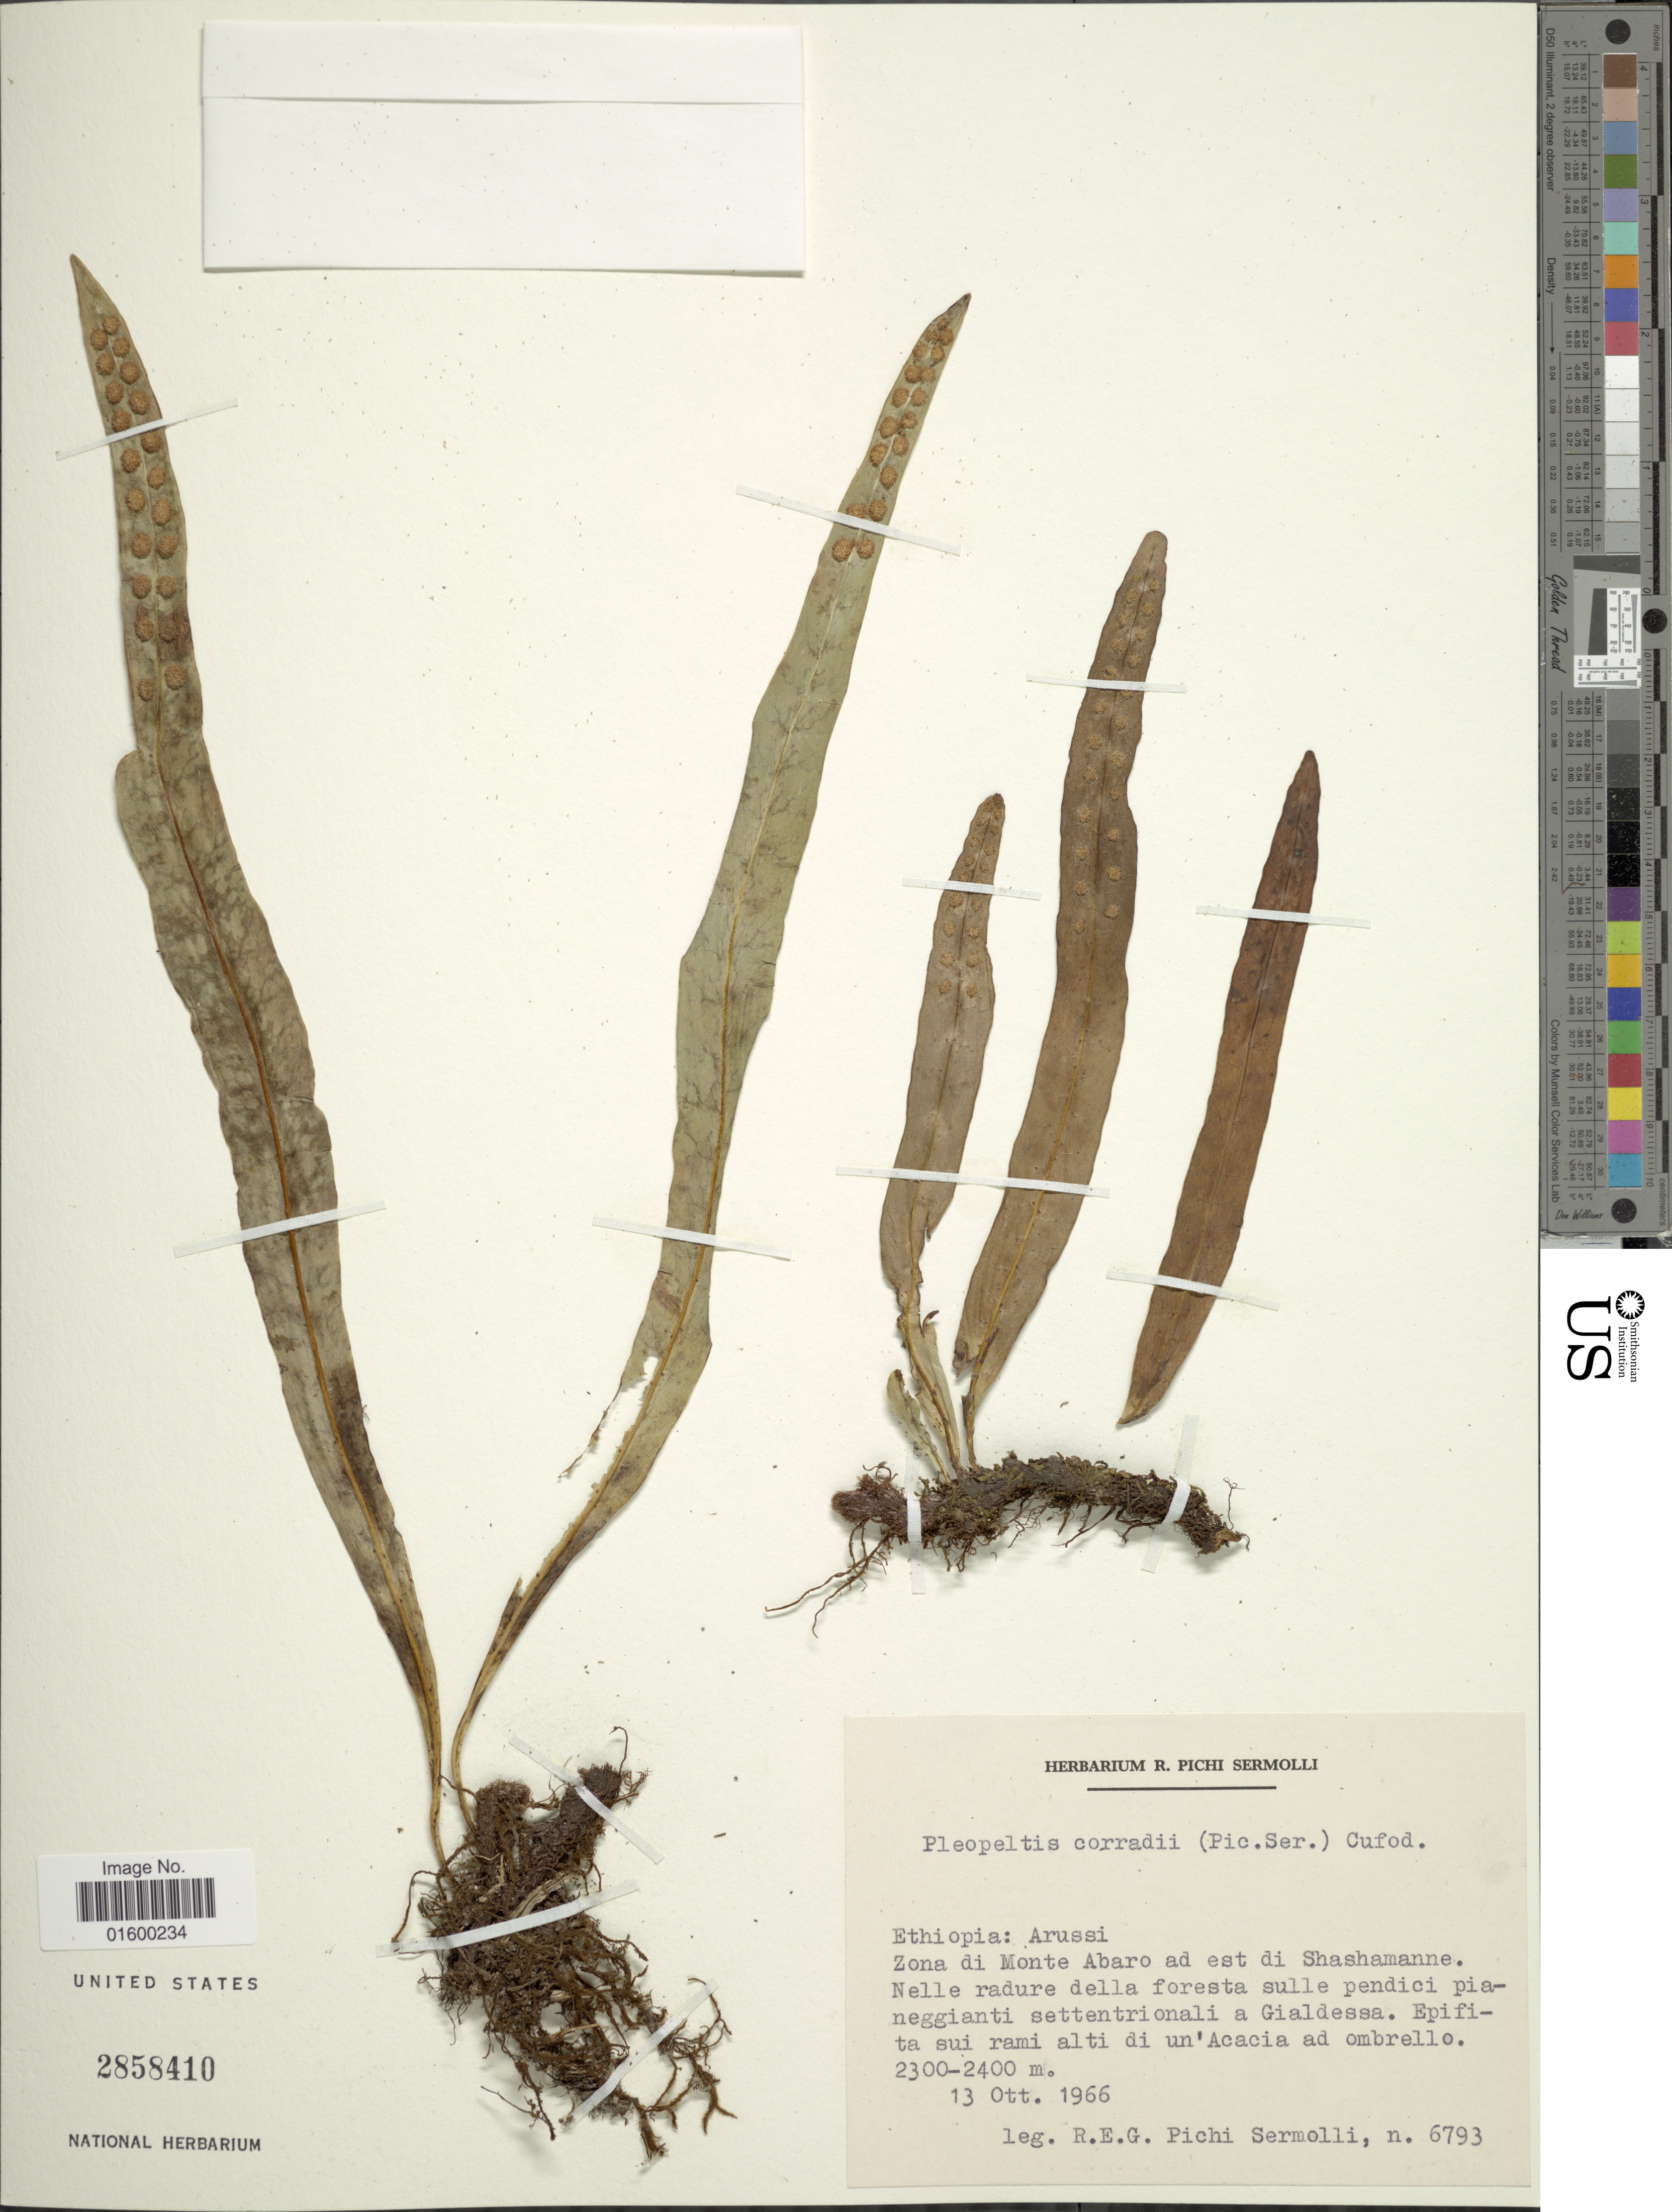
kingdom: Plantae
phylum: Tracheophyta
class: Polypodiopsida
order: Polypodiales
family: Polypodiaceae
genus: Pleopeltis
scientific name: Pleopeltis corradii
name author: (Pic. Serm.) Cufod.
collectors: R. E. Pichi-Sermolli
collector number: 6793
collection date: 1966-10-13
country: Eritrea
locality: Ethiopia, Arussi, Zona di Monte Abaro ad est di Shashamanne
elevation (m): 2300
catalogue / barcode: US 2858410